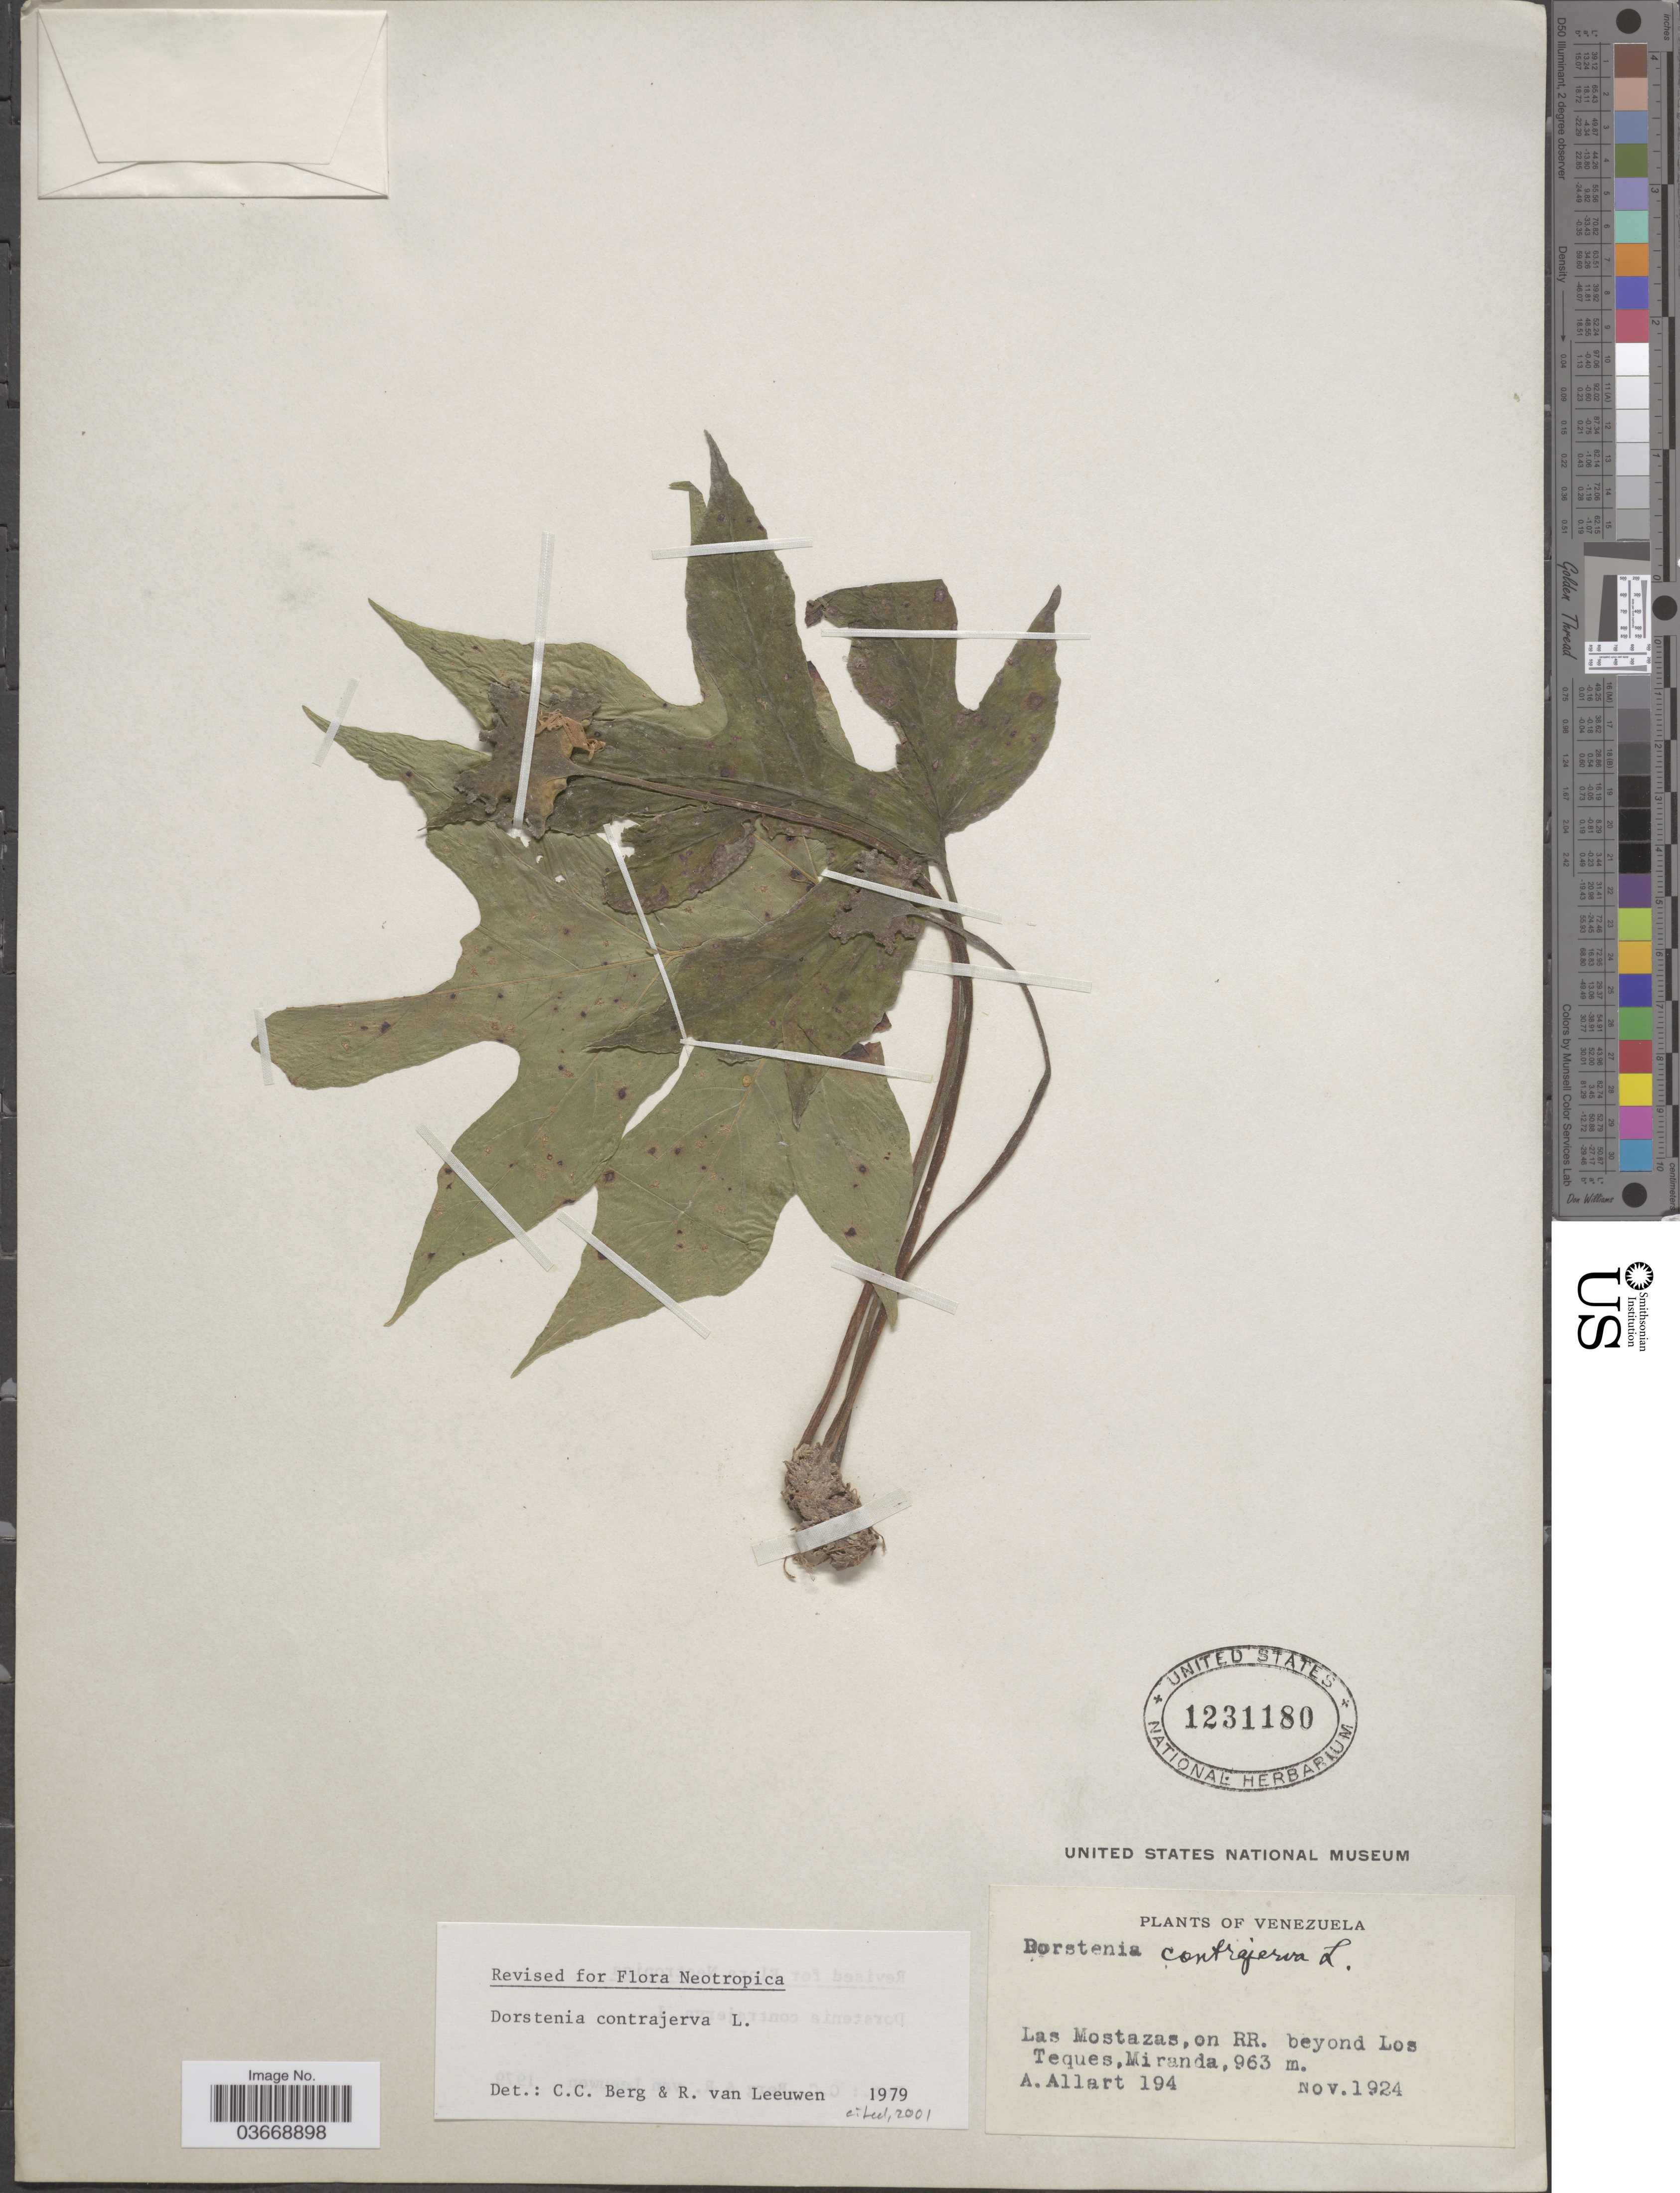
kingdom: Plantae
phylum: Tracheophyta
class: Magnoliopsida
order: Rosales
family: Moraceae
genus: Dorstenia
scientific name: Dorstenia contrajerva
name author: L.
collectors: A. Allart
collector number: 194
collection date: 1924-11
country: Venezuela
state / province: Miranda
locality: Las Mostazas, on RR. beyond Los Teques.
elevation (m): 963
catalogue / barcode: US 1231180